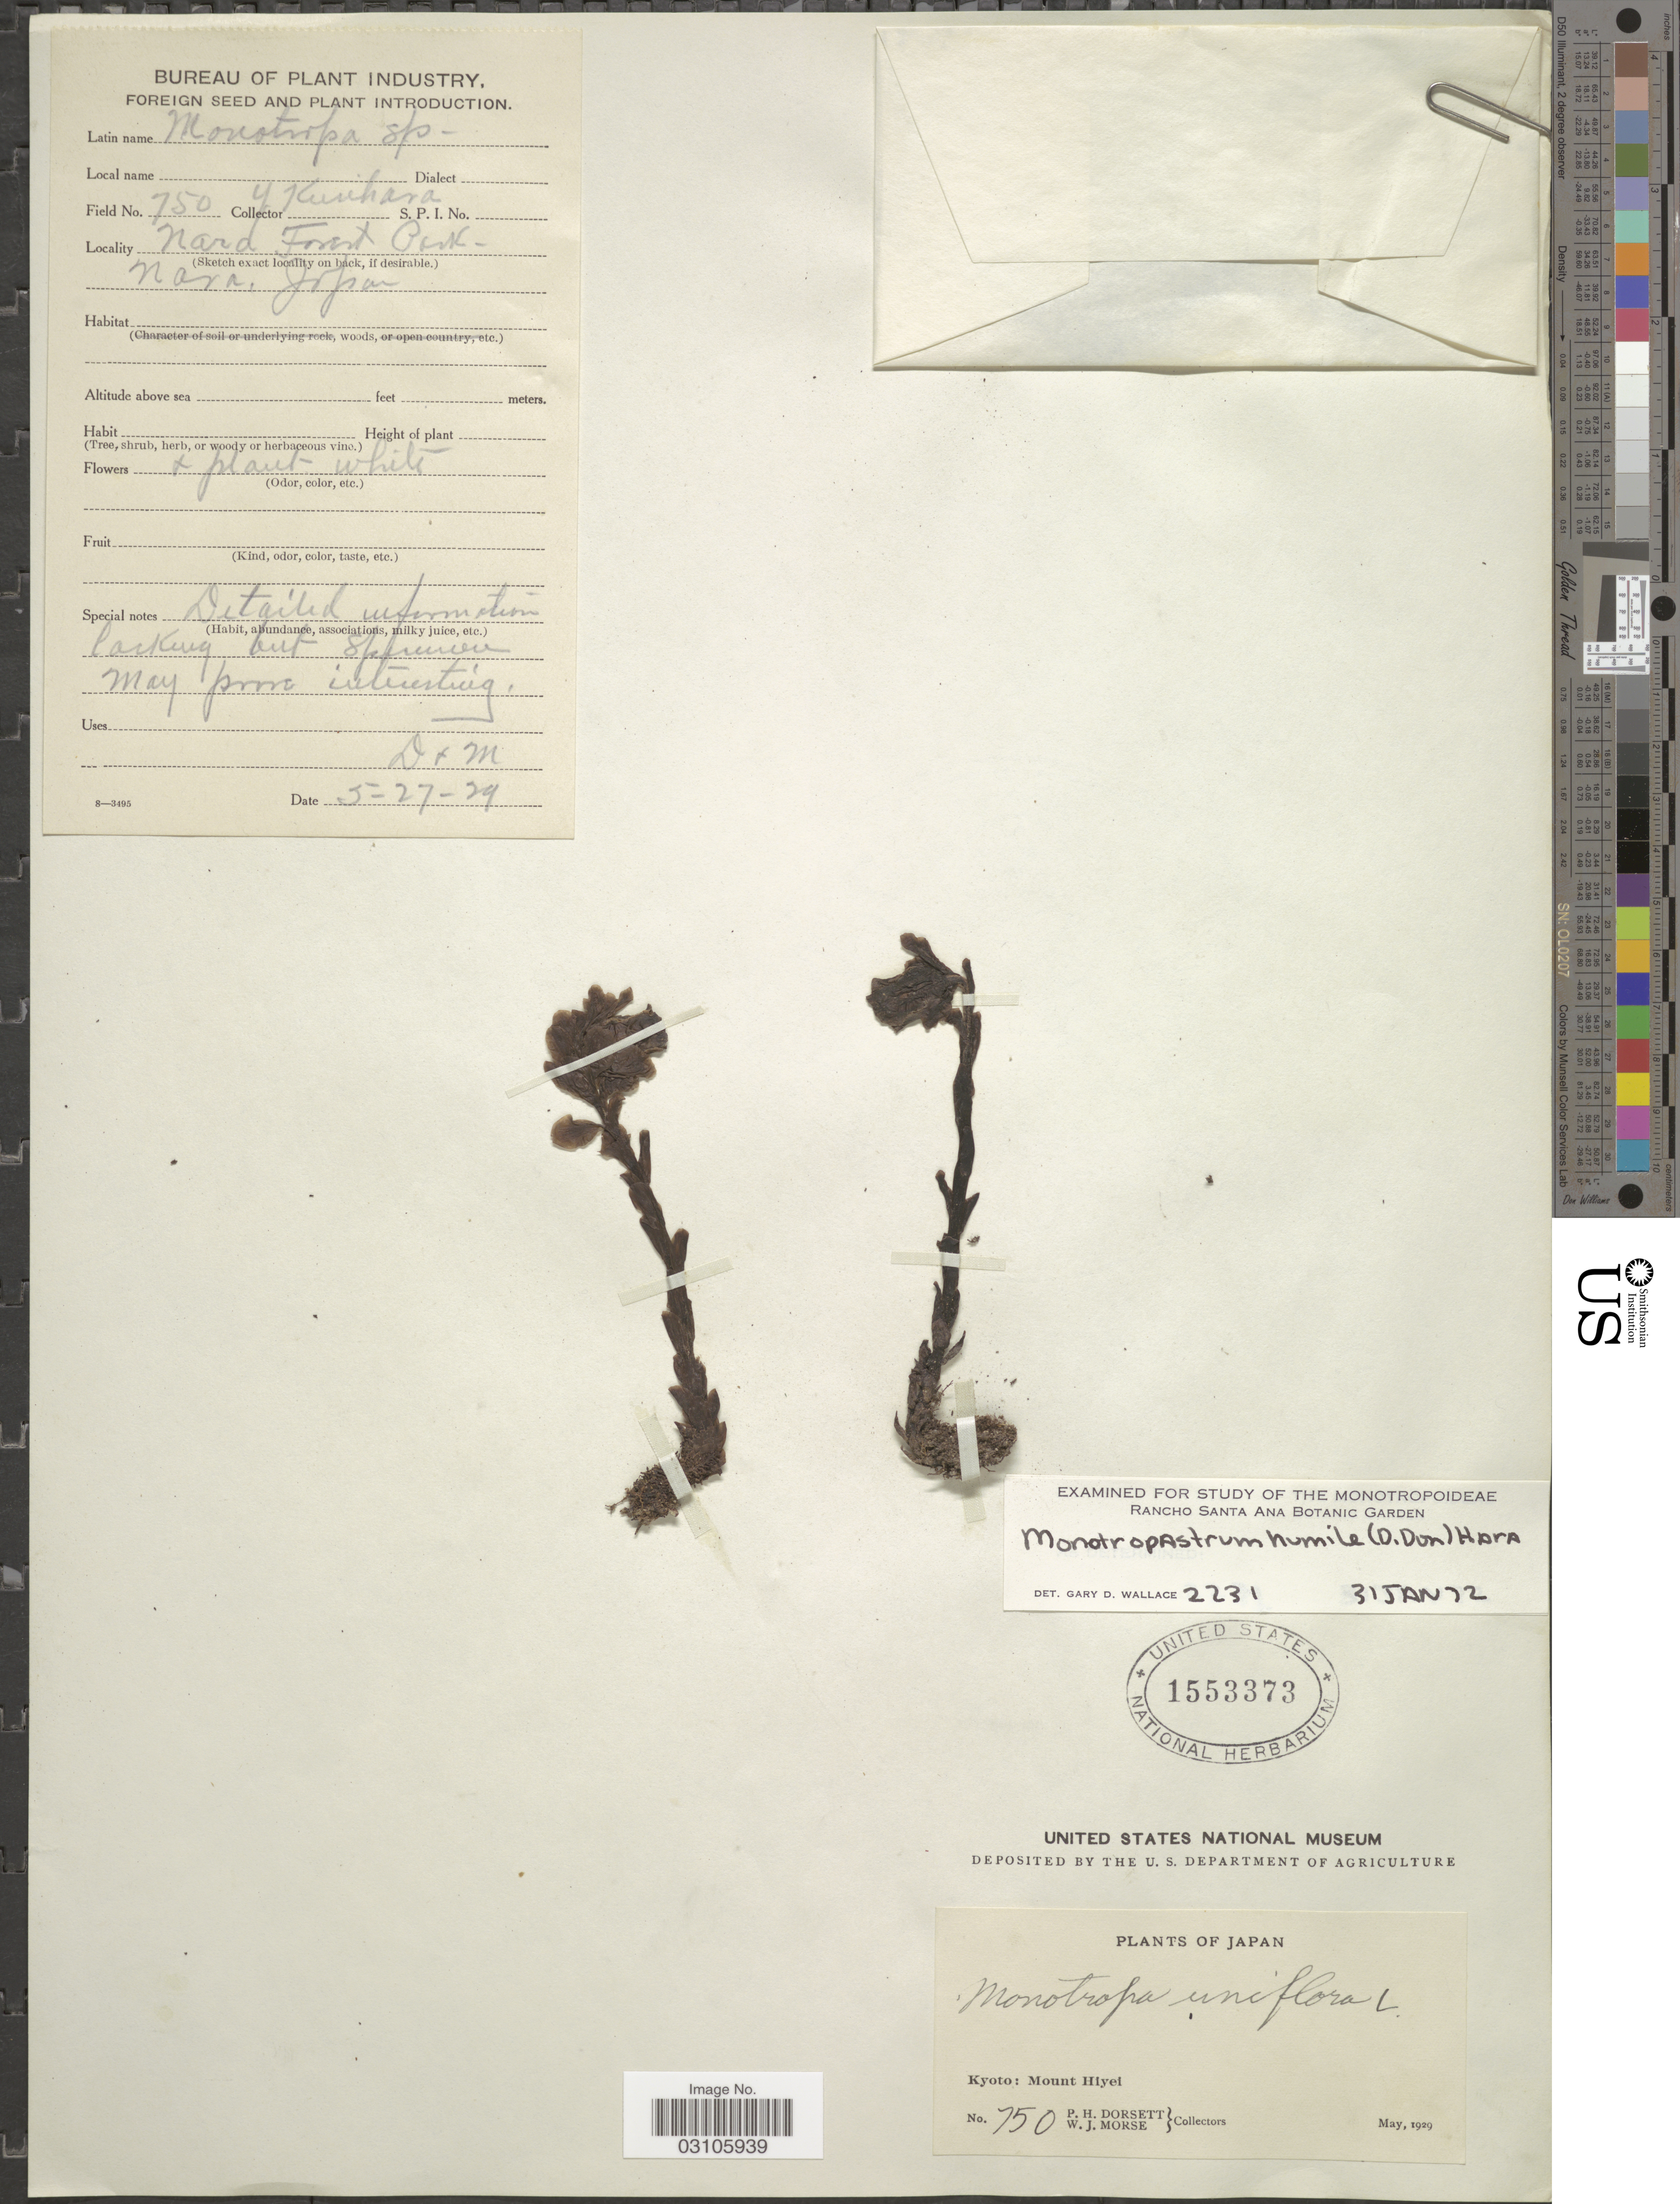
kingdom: Plantae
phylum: Tracheophyta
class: Magnoliopsida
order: Ericales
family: Ericaceae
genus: Monotropastrum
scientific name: Monotropastrum humile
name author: (D. Don) H. Hara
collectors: P. H. Dorsett & W. J. Morse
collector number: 750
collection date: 1929-05-27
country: Japan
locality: Kyoto: Mount Hiyei. Nara Forest Park. Nara.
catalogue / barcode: US 1553373